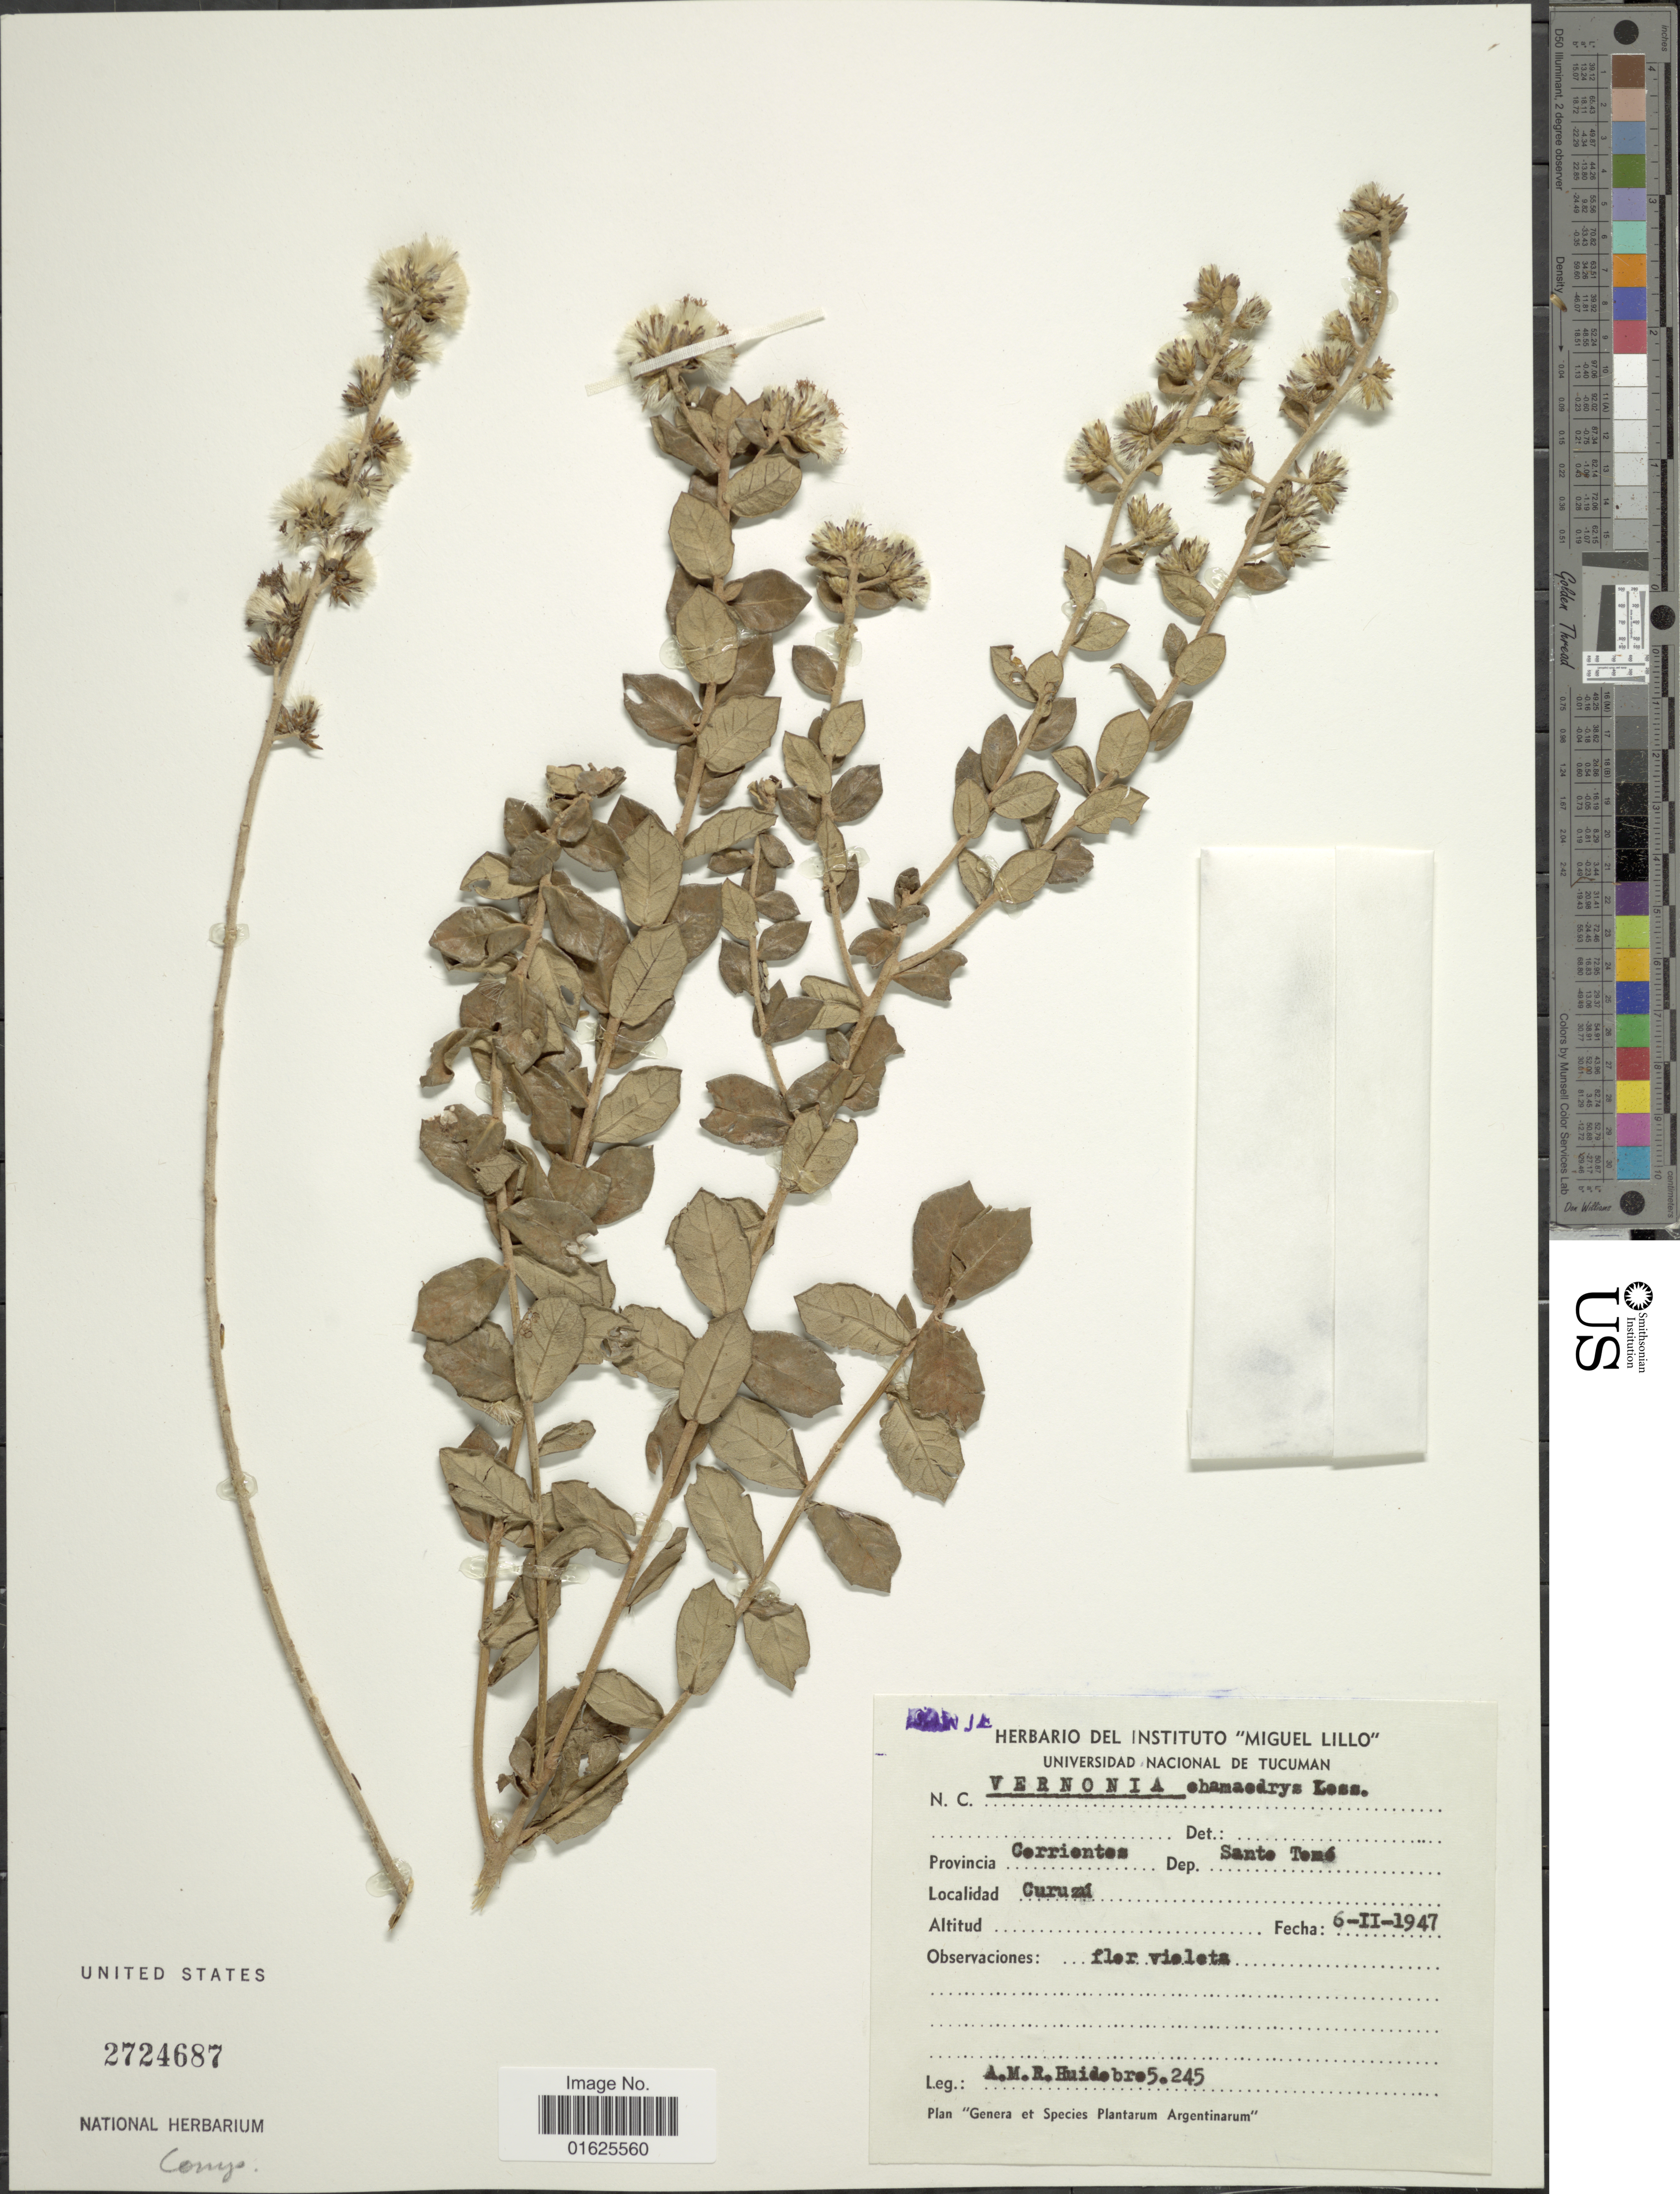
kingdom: Plantae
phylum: Tracheophyta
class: Magnoliopsida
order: Asterales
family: Asteraceae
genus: Vernonanthura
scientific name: Vernonanthura chamaedrys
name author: (Less.) H. Rob.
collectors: A. M. R. Huidobro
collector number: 5245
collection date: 1947-02-06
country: Argentina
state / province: Corrientes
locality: Dep Sante Temé, Curuzú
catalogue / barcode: US 2724687